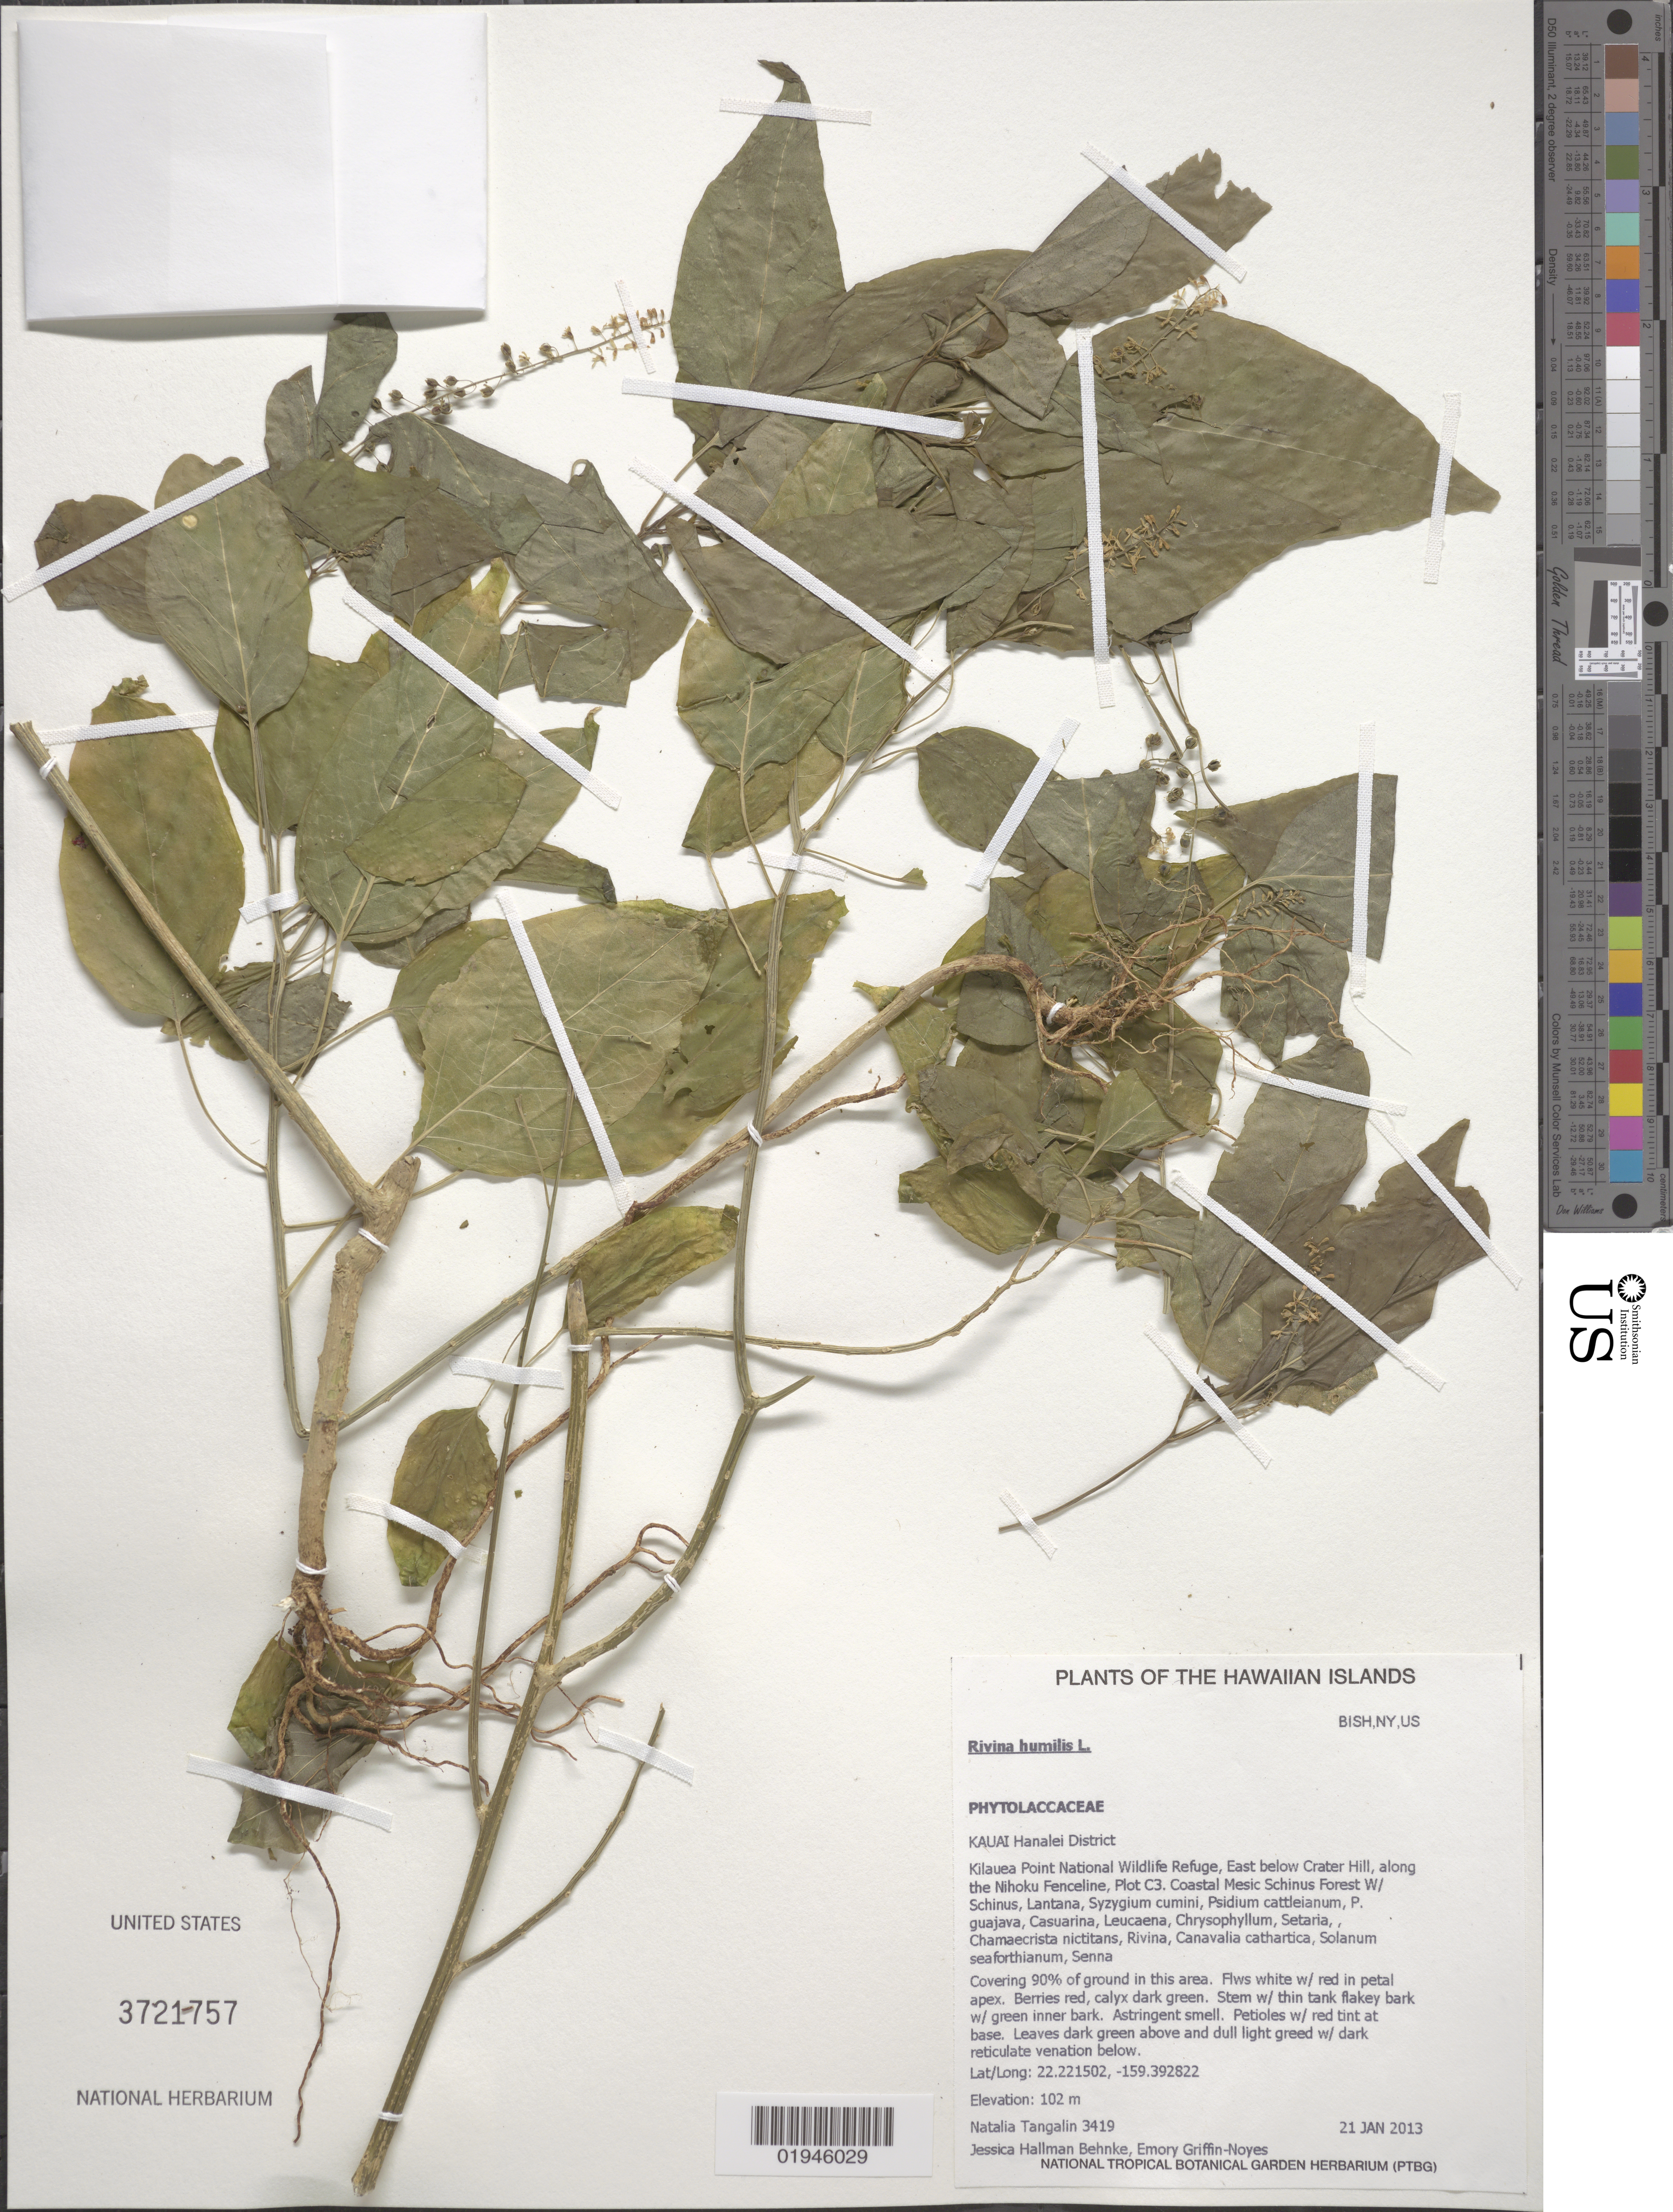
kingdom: Plantae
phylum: Tracheophyta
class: Magnoliopsida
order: Caryophyllales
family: Phytolaccaceae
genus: Rivina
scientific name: Rivina humilis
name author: L.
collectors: N. Tangalin, J. Behnke & E. Griffin-Noyes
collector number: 3419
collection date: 2013-01-21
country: United States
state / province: Hawaii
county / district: Kauai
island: Kaua'i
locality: Hanalei District,Kilauea Point National Wildlife Refuge, East below Crater Hill, along the Nihoku Fenceline, Plot 3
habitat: Coastal mesic forest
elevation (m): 102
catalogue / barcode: US 3721757